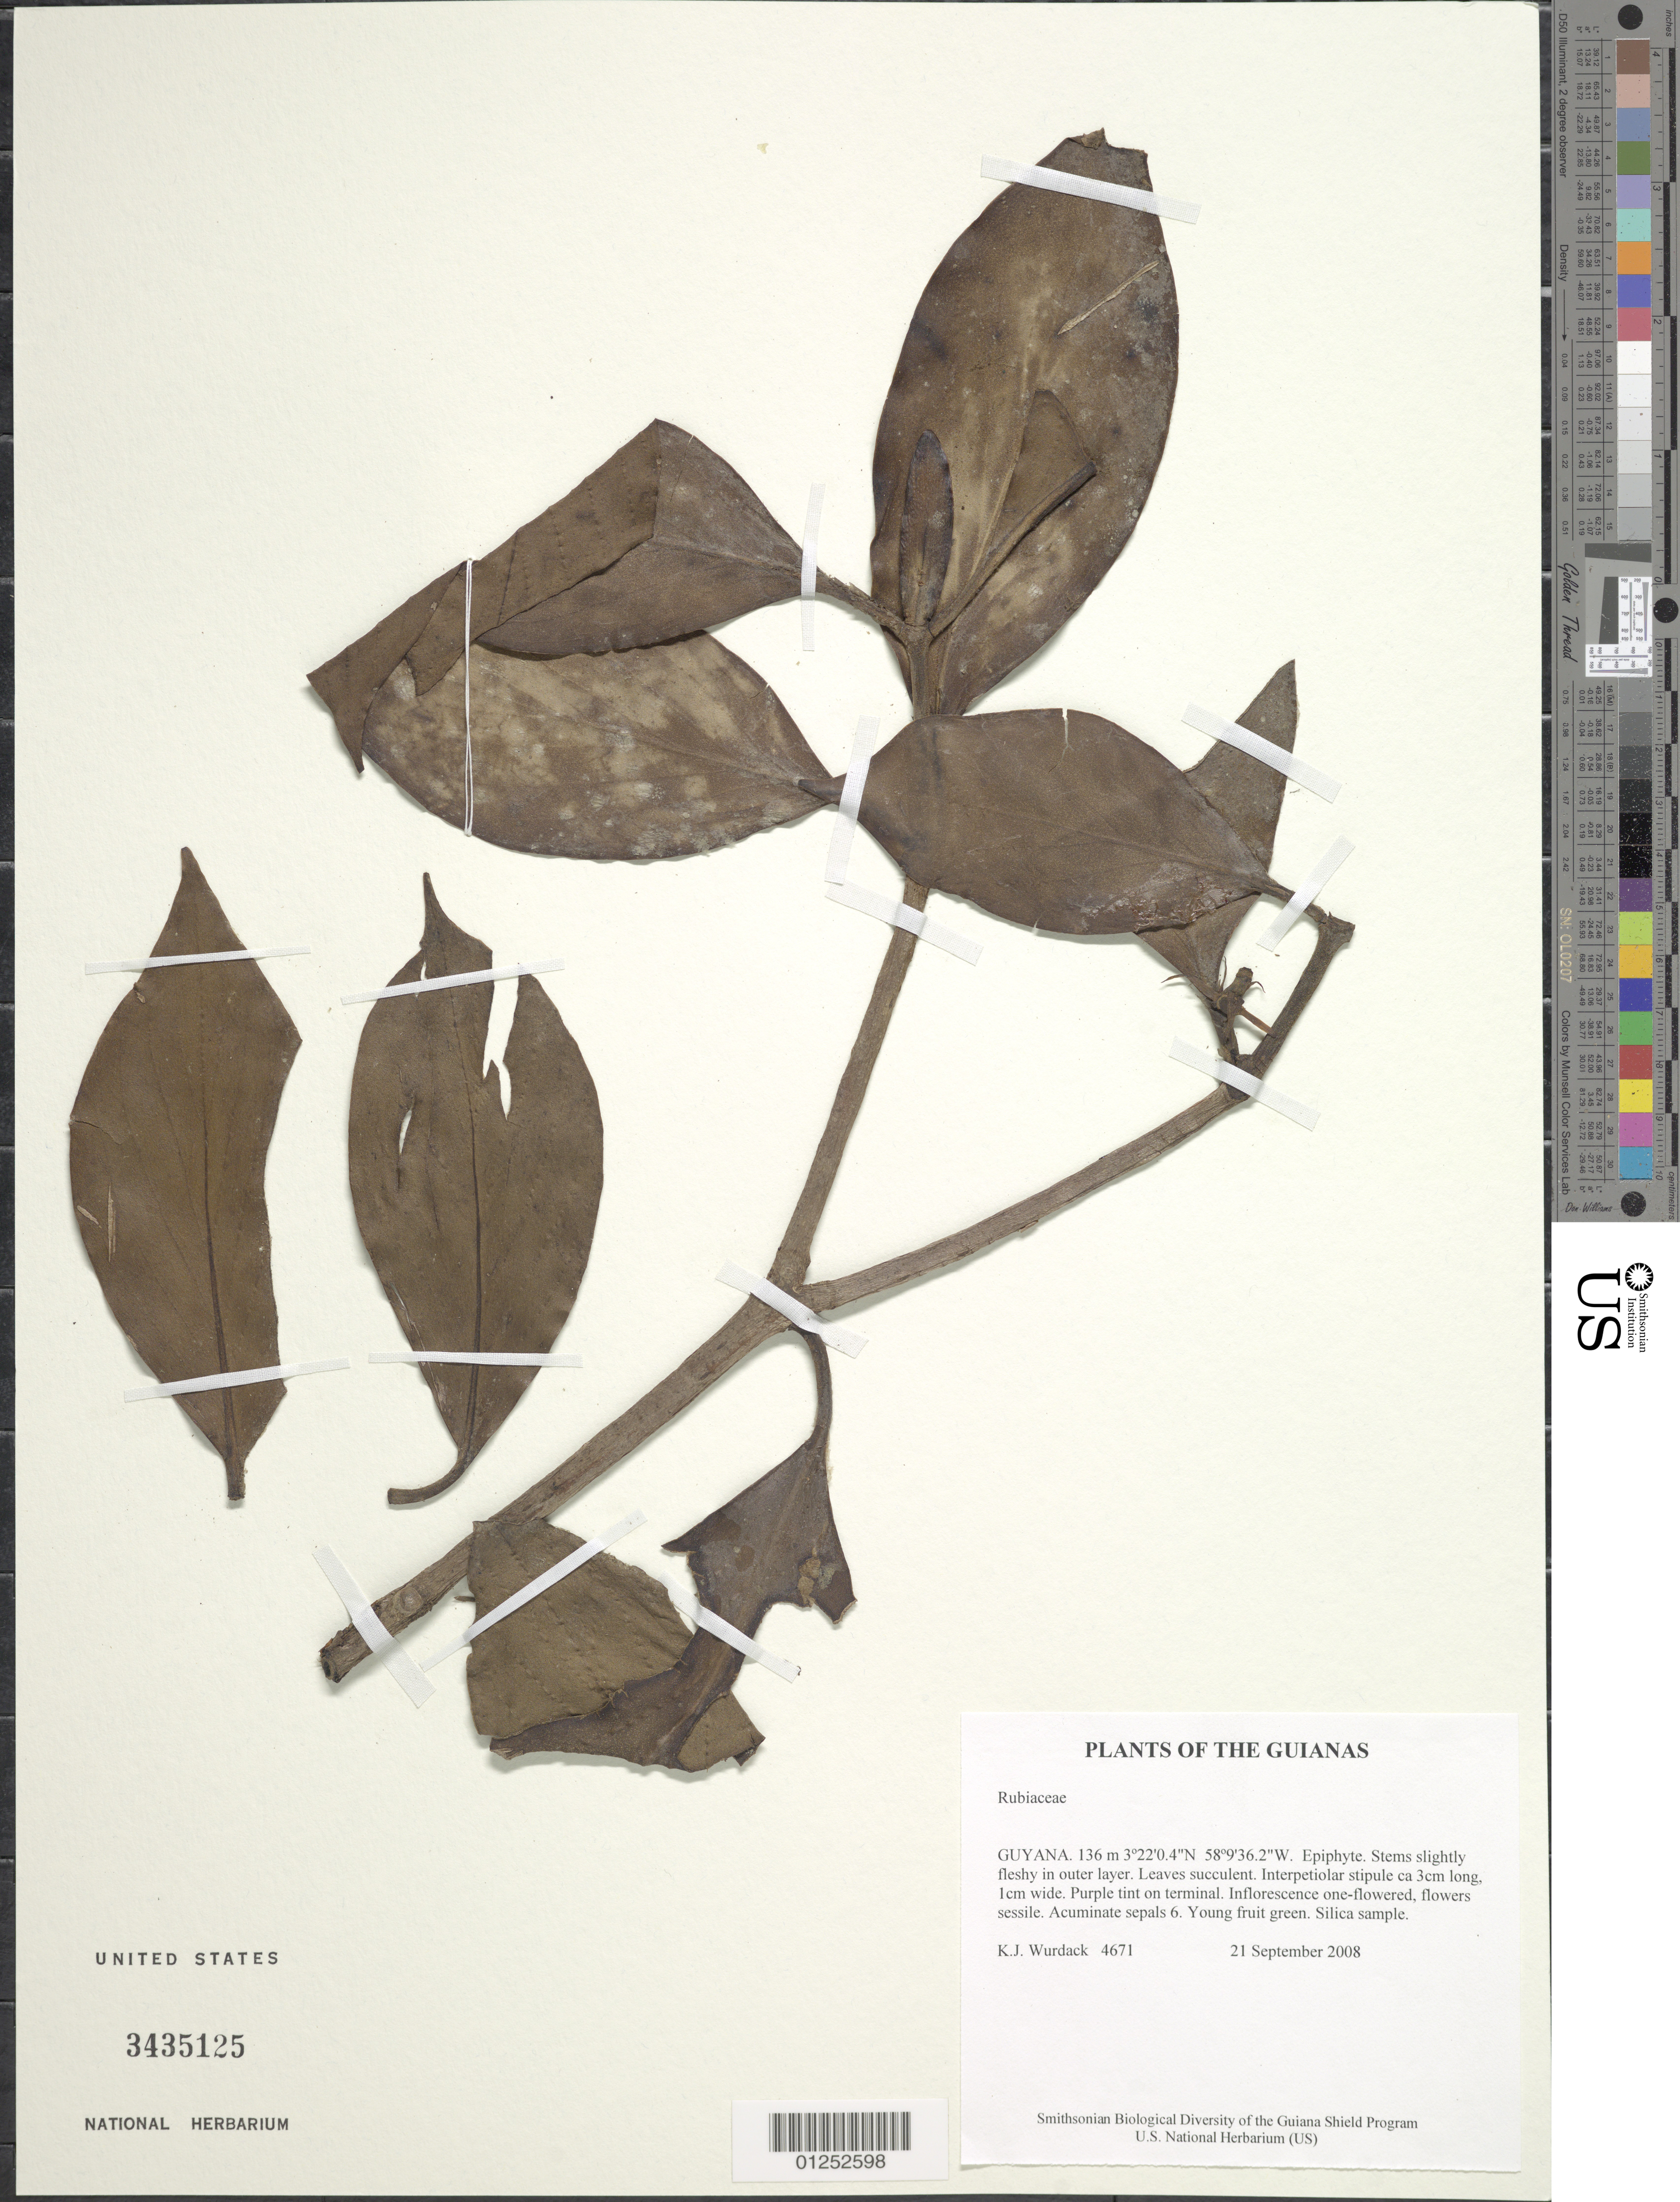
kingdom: Plantae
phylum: Tracheophyta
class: Magnoliopsida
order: Gentianales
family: Rubiaceae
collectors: K. Wurdack, K. M. Redden, A. Rodriguez, C. Perry, P. Ragnauth, N. John, H. James & H. Simon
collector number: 4671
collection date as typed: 21 September 2008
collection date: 2008-09-21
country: Guyana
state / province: U. Takutu-U. Essequibo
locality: CI concession. Line 12 to 3.7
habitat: Forest with large crater-like holes filled with water. Large trees and Bauhina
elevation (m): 136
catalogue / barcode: US 3435125